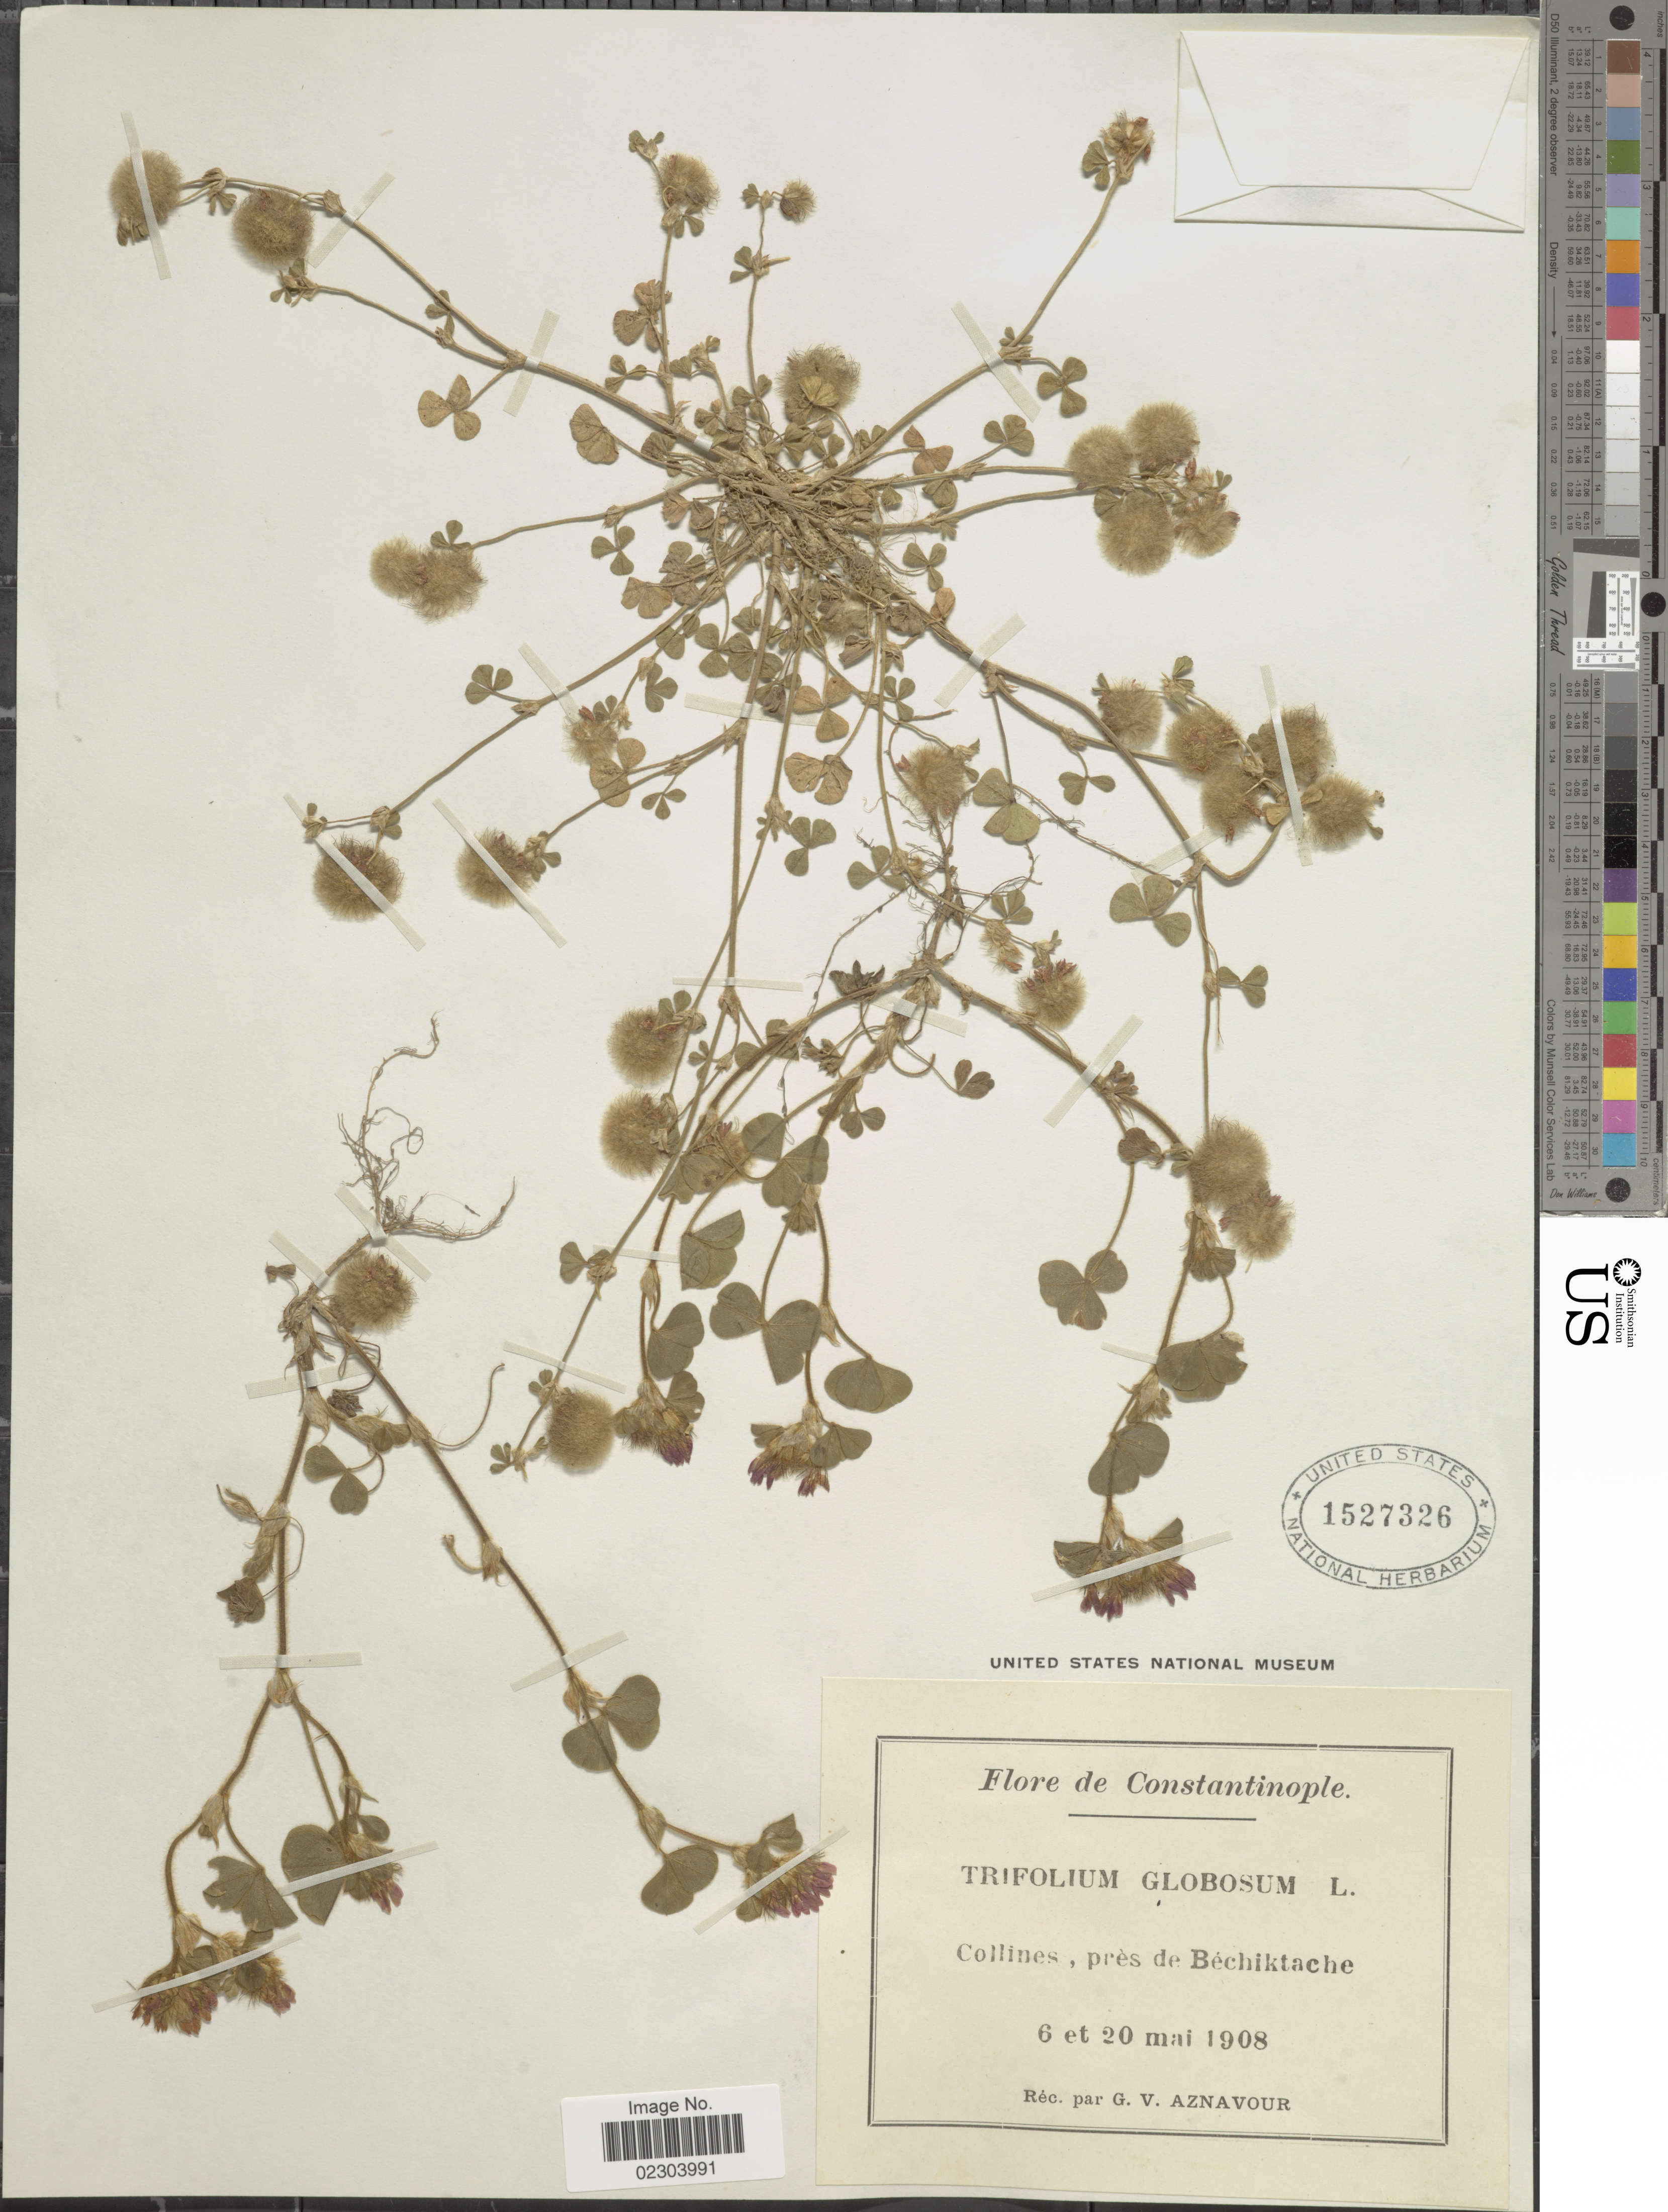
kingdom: Plantae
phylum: Tracheophyta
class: Magnoliopsida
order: Fabales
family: Fabaceae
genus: Trifolium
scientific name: Trifolium globosum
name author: L.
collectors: G. V. Aznavour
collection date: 1908-05-06/1908-05-20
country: Turkey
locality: Constantinople, Collines, pres de Bechiktache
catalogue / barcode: US 1527326